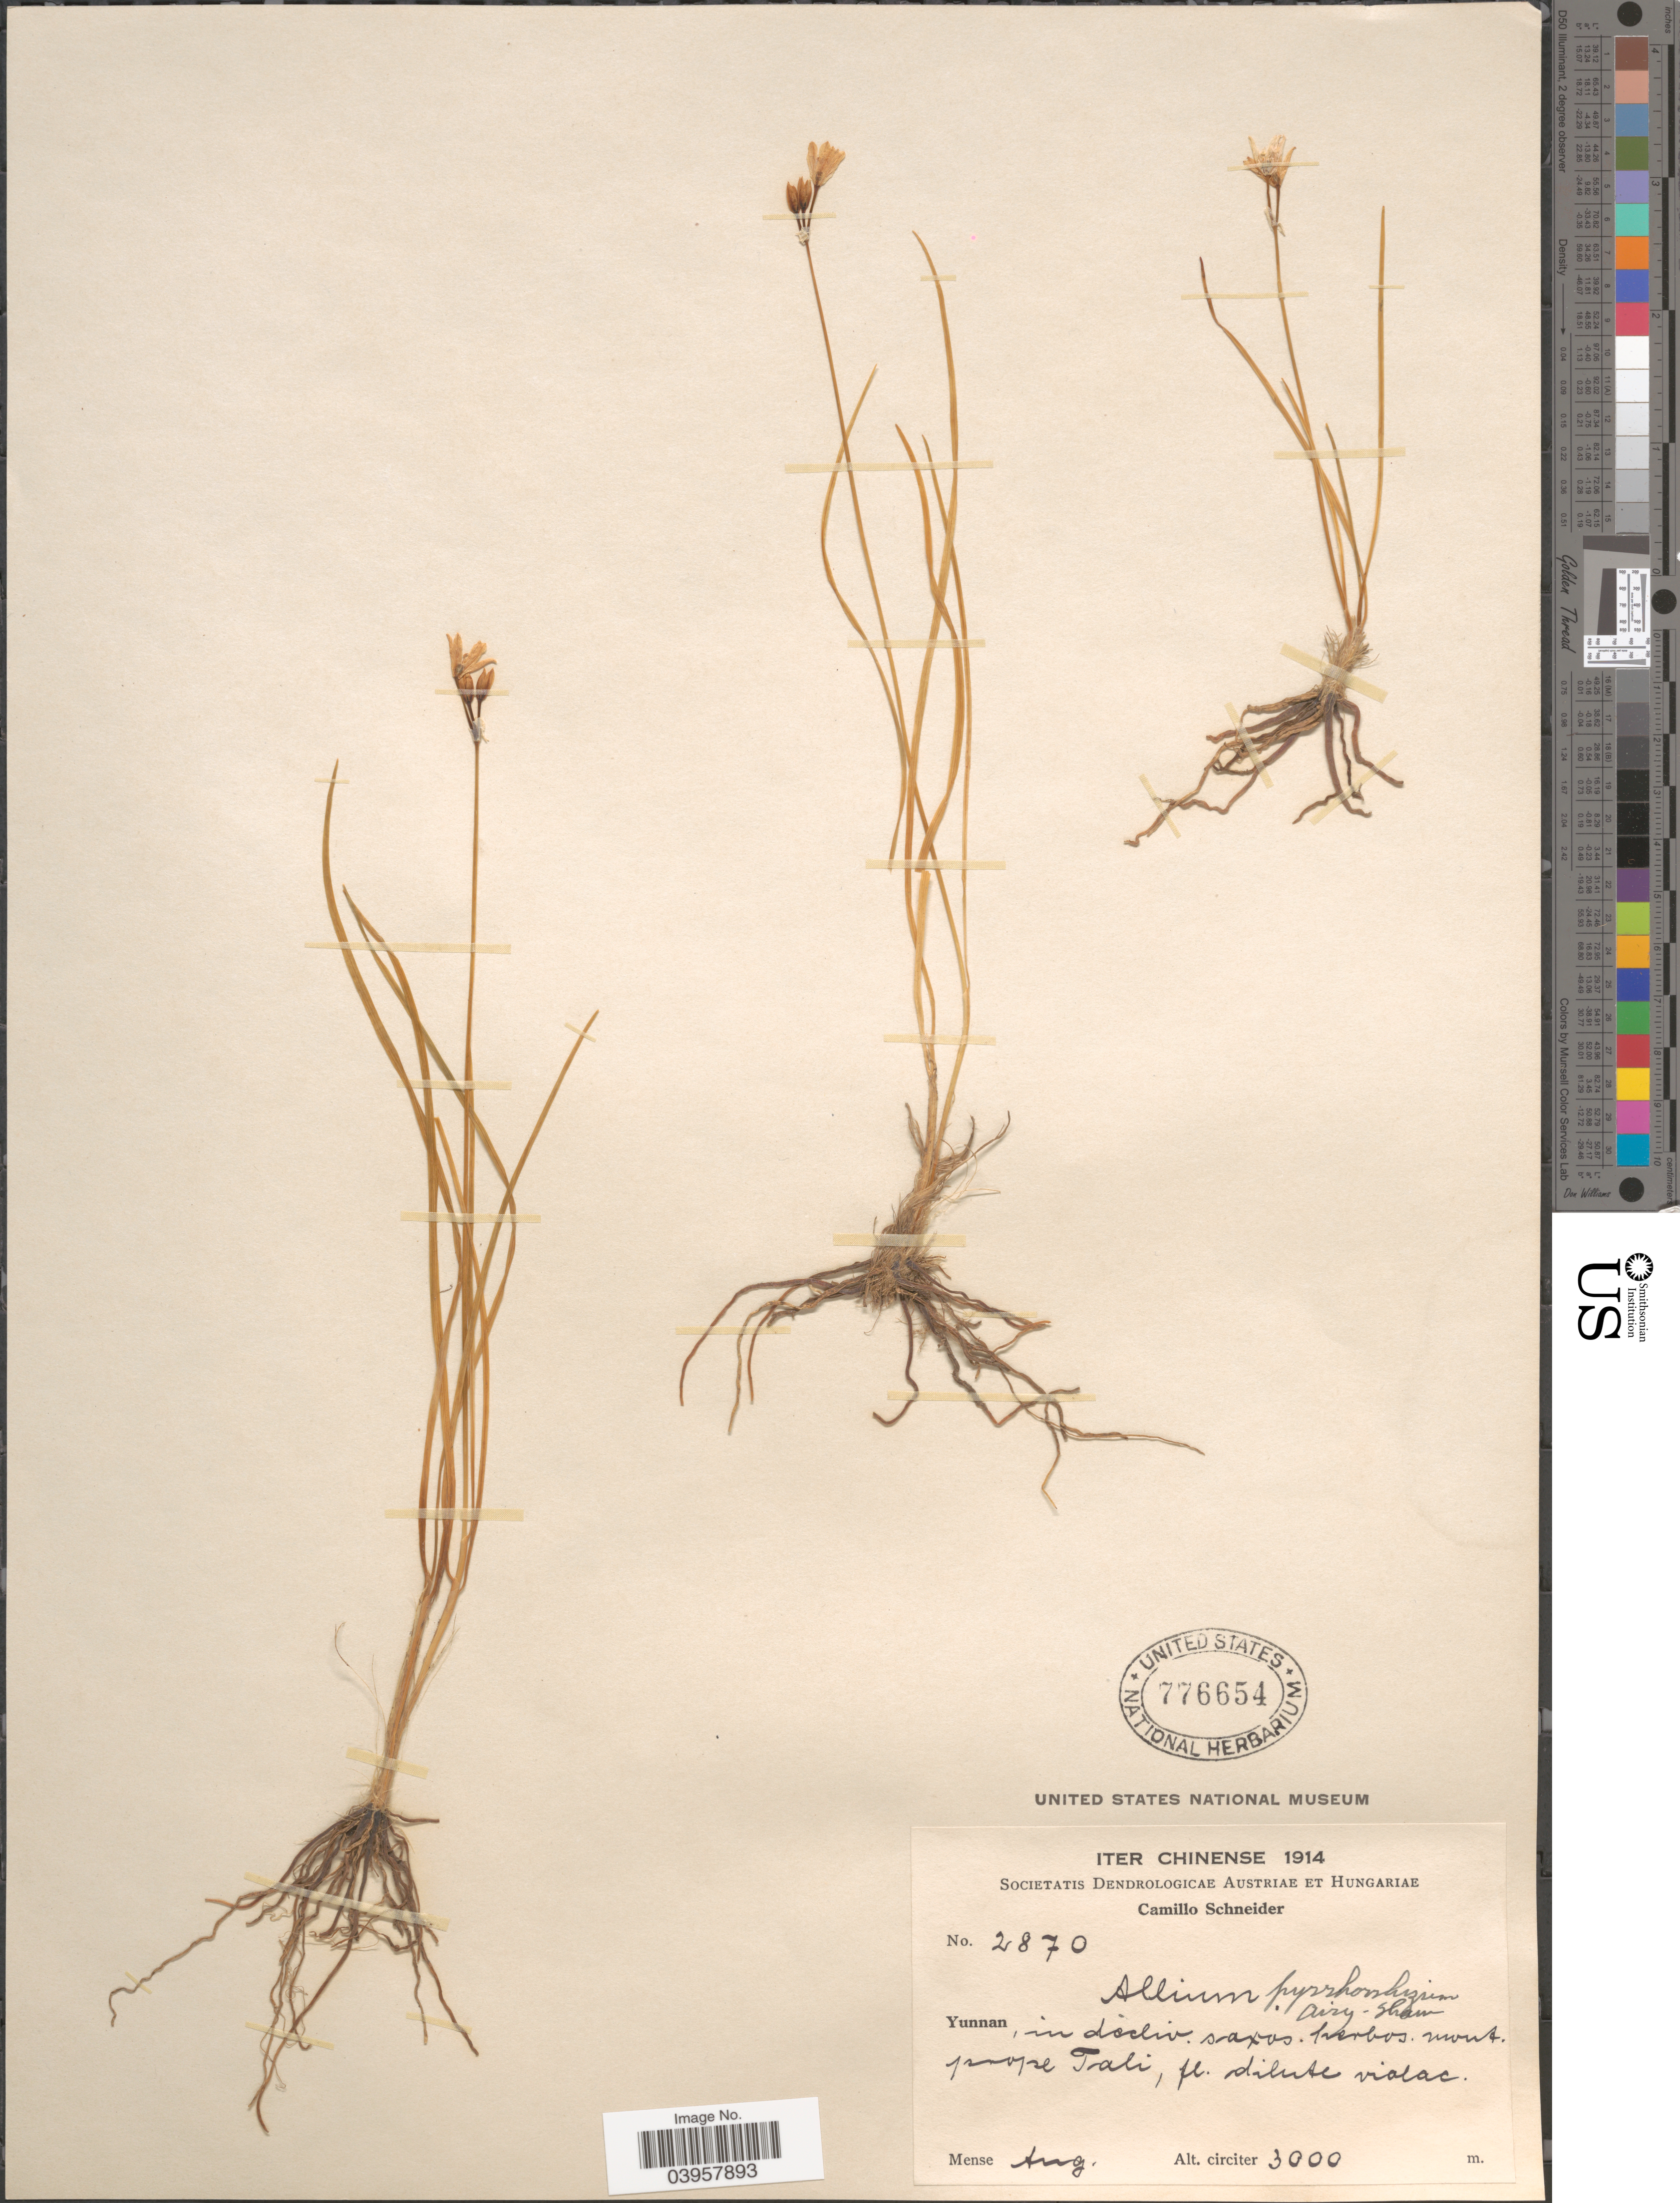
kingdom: Plantae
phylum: Tracheophyta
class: Liliopsida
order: Asparagales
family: Amaryllidaceae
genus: Allium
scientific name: Allium pyrrhorrhizum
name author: Airy Shaw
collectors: C. K. Schneider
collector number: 2870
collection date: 1914-08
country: China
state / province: Yunnan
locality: In decliv. saxos. herbos. mont. prope Tali.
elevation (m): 3000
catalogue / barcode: US 776654